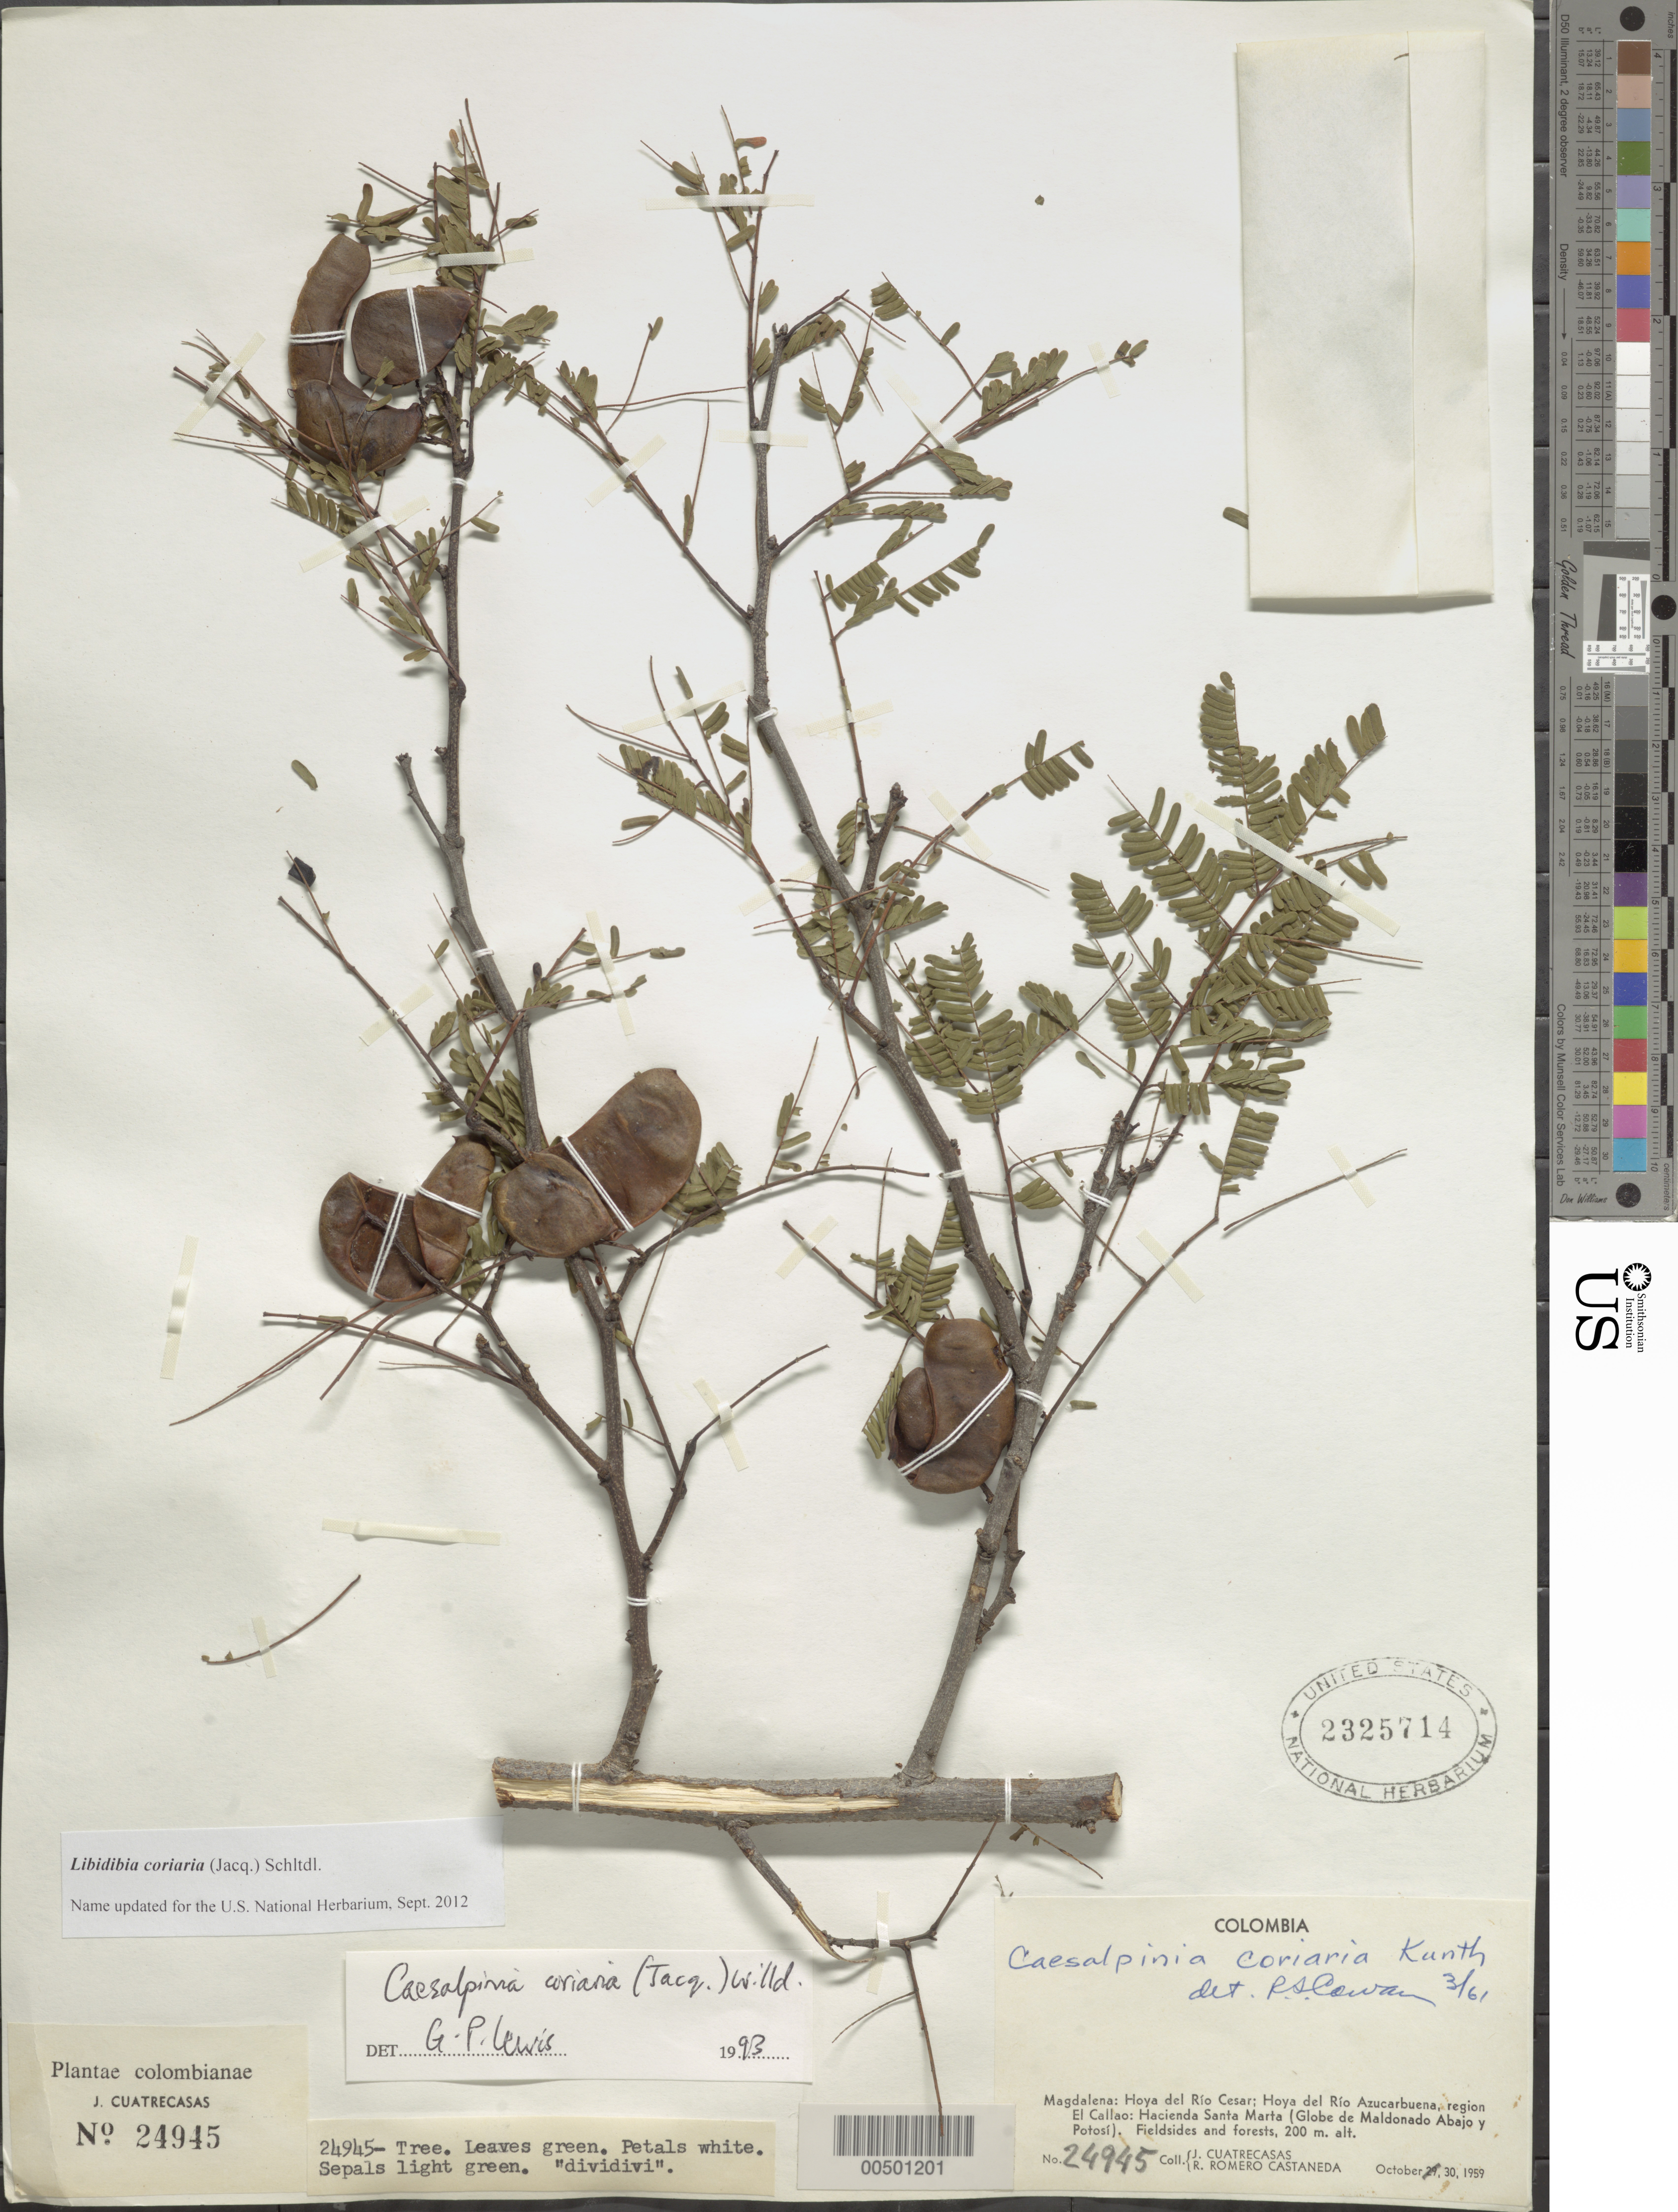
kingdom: Plantae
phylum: Tracheophyta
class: Magnoliopsida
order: Fabales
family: Fabaceae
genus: Libidibia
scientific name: Libidibia coriaria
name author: (Jacq.) Schltdl.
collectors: J. Cuatrecasas & R. Romero Castañeda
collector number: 24945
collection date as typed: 30 Oct 1959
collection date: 1959-10-30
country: Colombia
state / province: Magdalena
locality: Hoya del Rio cesar; Hoya del Rio Azucarbuena, region el callao: Hacienda Santa Marta (globe de Maldonado Abajo y potosi)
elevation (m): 200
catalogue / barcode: US 2325714